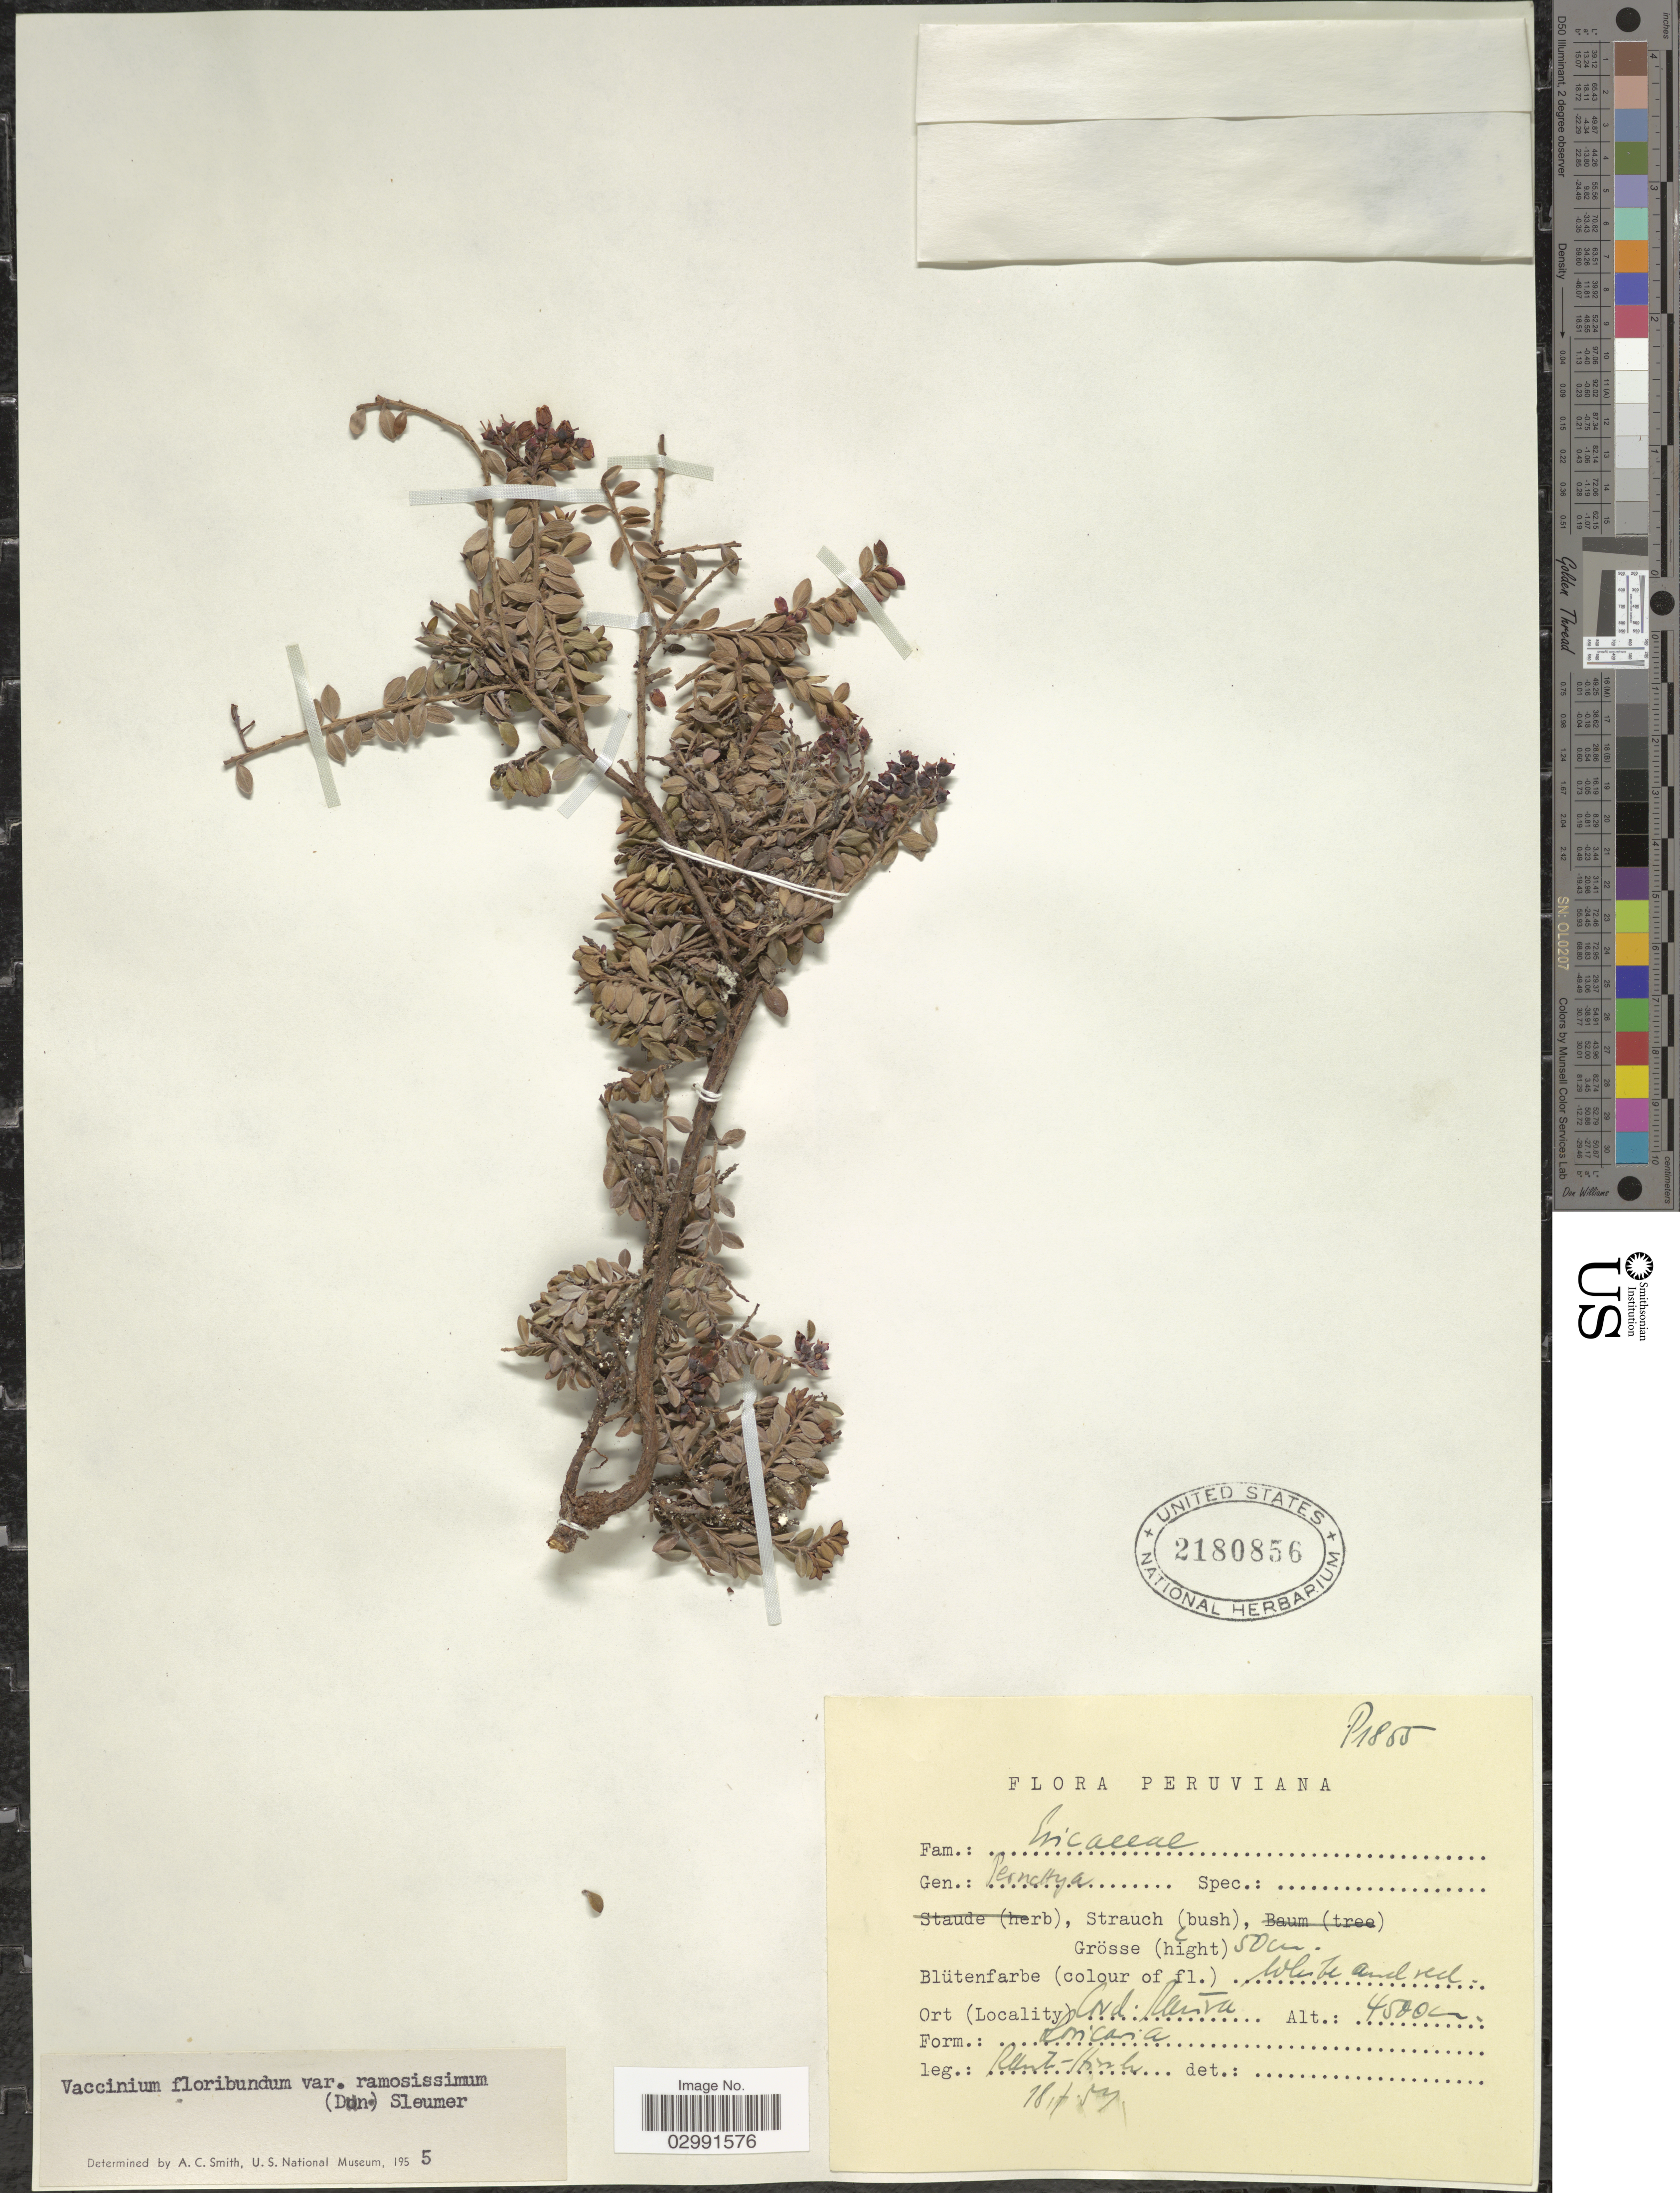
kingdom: Plantae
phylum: Tracheophyta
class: Magnoliopsida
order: Ericales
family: Ericaceae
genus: Vaccinium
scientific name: Vaccinium floribundum var. ramosissimum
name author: Kunth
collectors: W. Rauh & G. Hirsch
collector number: P1855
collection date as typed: Transcribed d/m/y: 18/7/54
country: Peru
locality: Cord. Centra.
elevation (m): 4500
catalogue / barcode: US 2180856